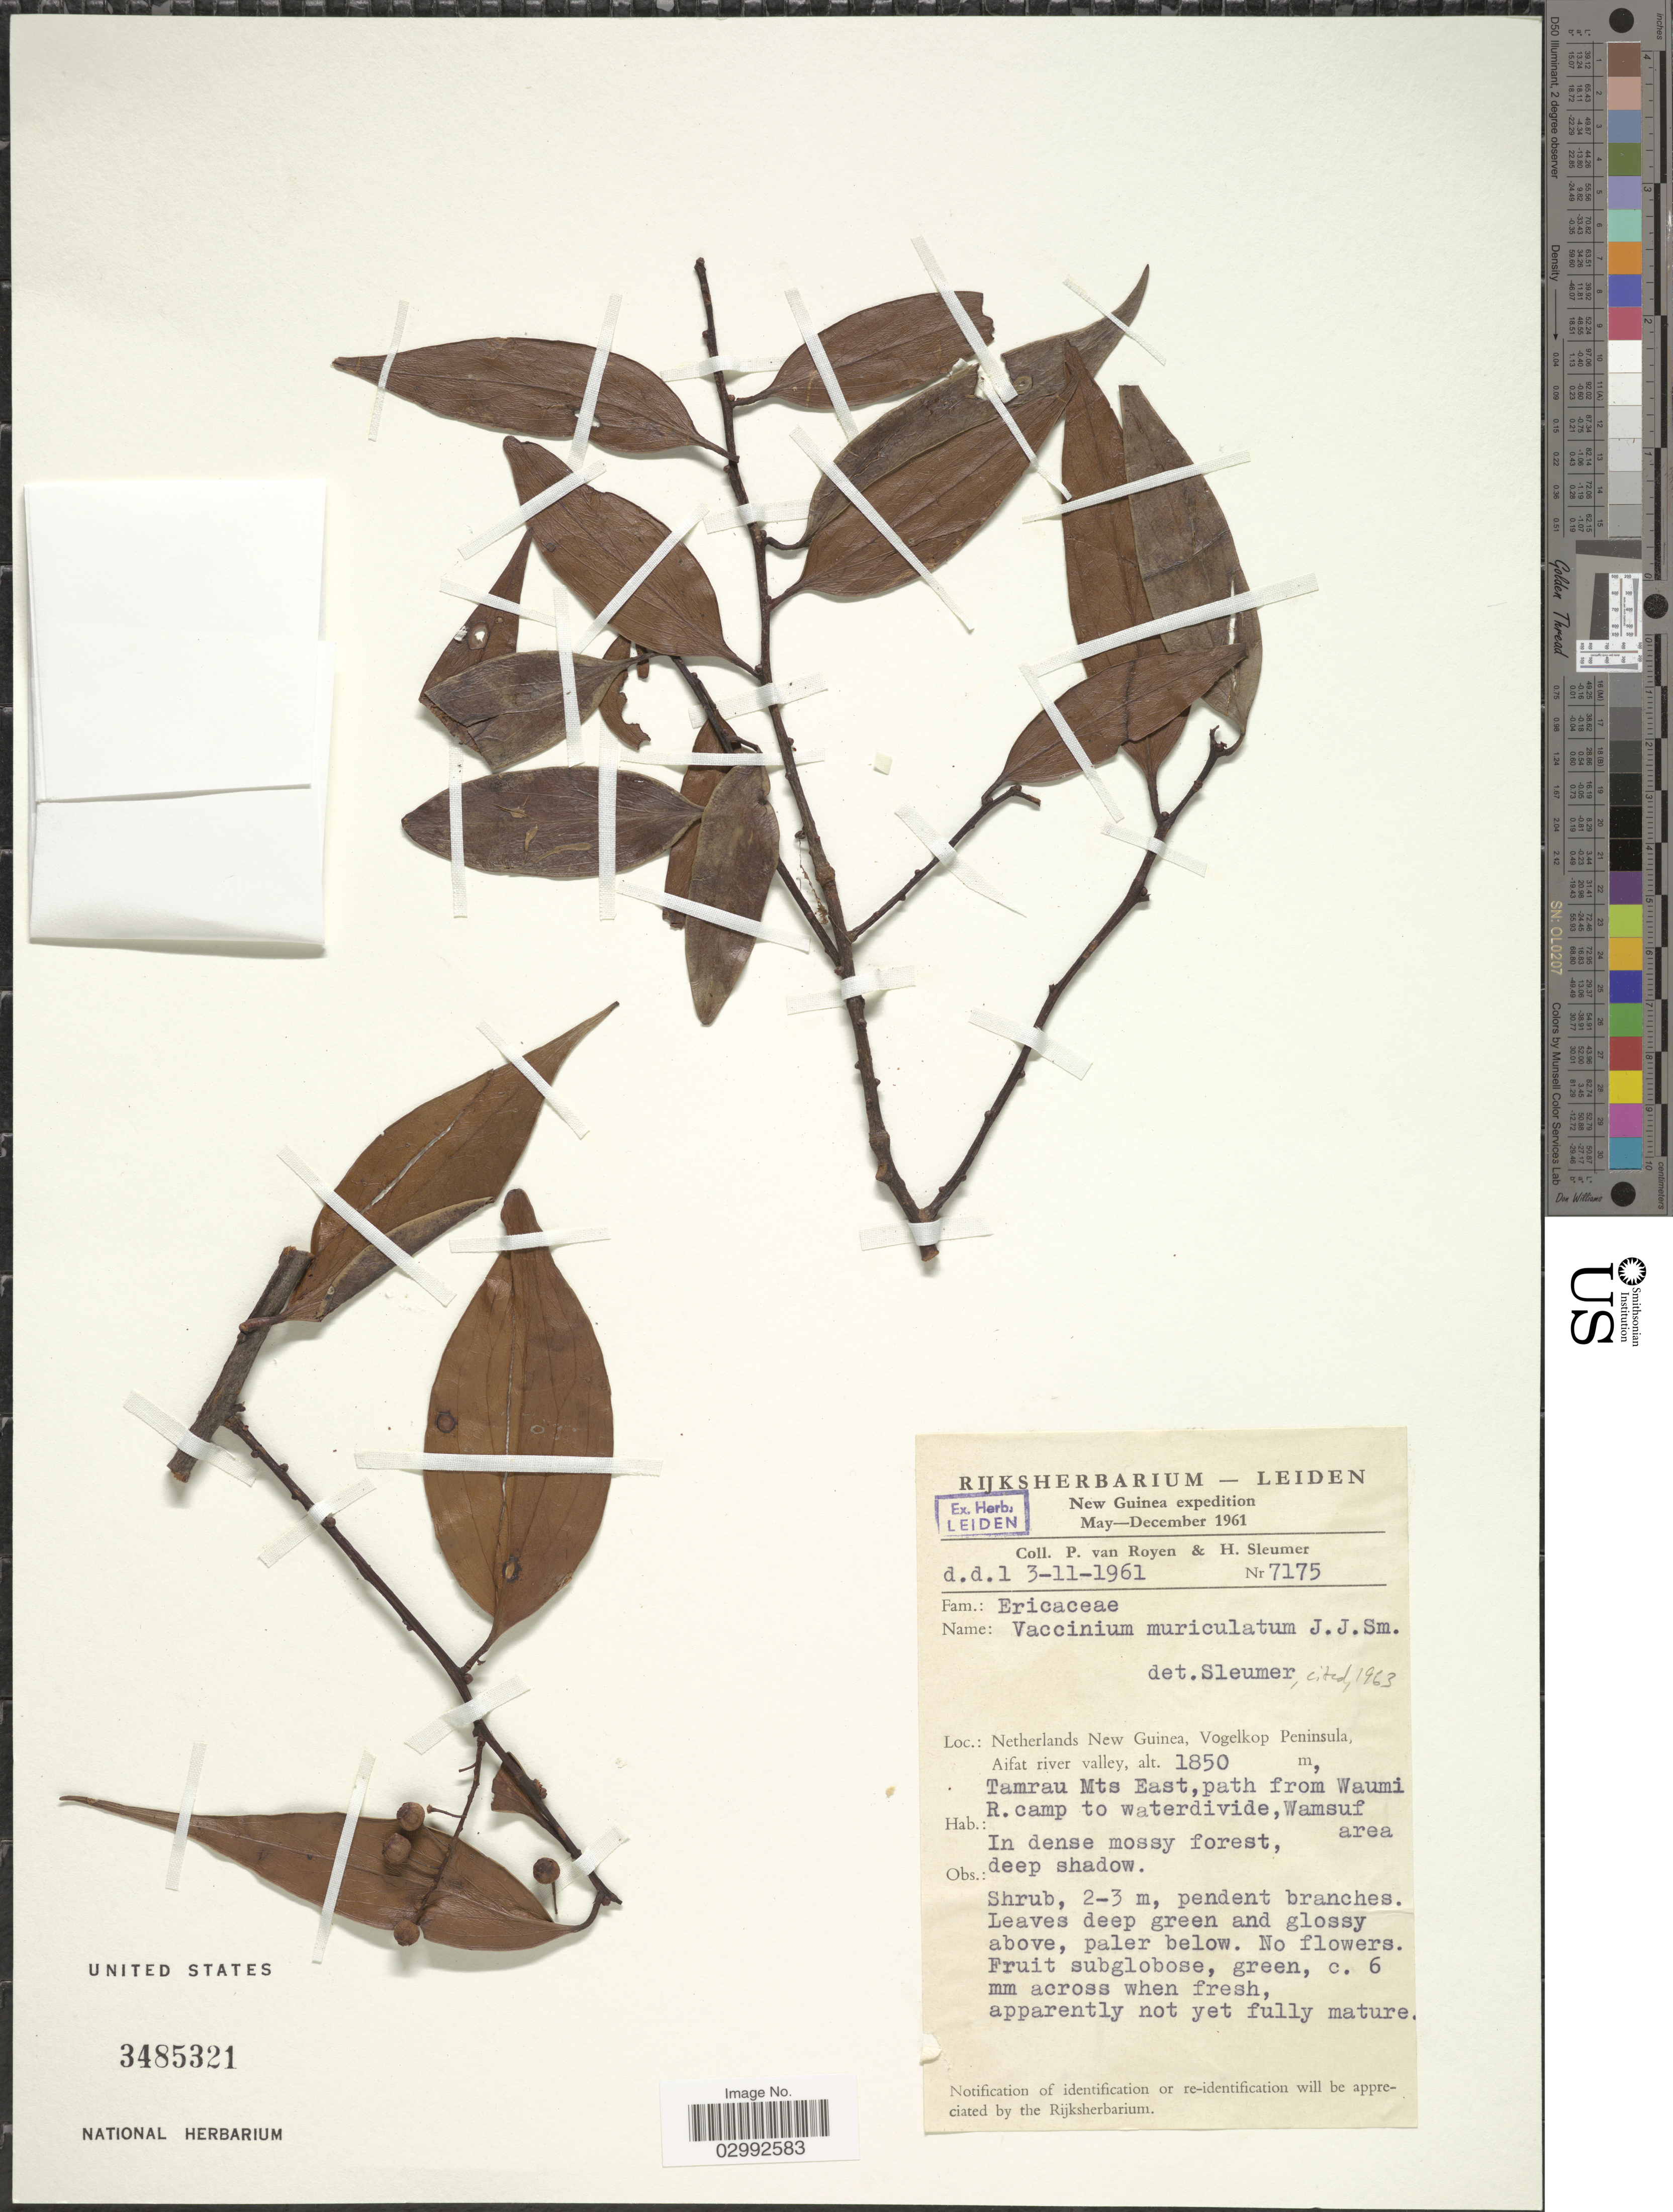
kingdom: Plantae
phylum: Tracheophyta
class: Magnoliopsida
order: Ericales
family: Ericaceae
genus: Vaccinium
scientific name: Vaccinium muriculatum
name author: J.J. Sm.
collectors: P. van Royen & H. O. Sleumer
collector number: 7175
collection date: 1961-11-03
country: Indonesia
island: New Guinea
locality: New Guinea, Netherlands New Guinea, Vogelkop Peninsula, Aifat river valley, Tamrau Mts East, path from Waumi R. camp to waterdivide, Wamsuf.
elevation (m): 1850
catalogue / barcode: US 3485321